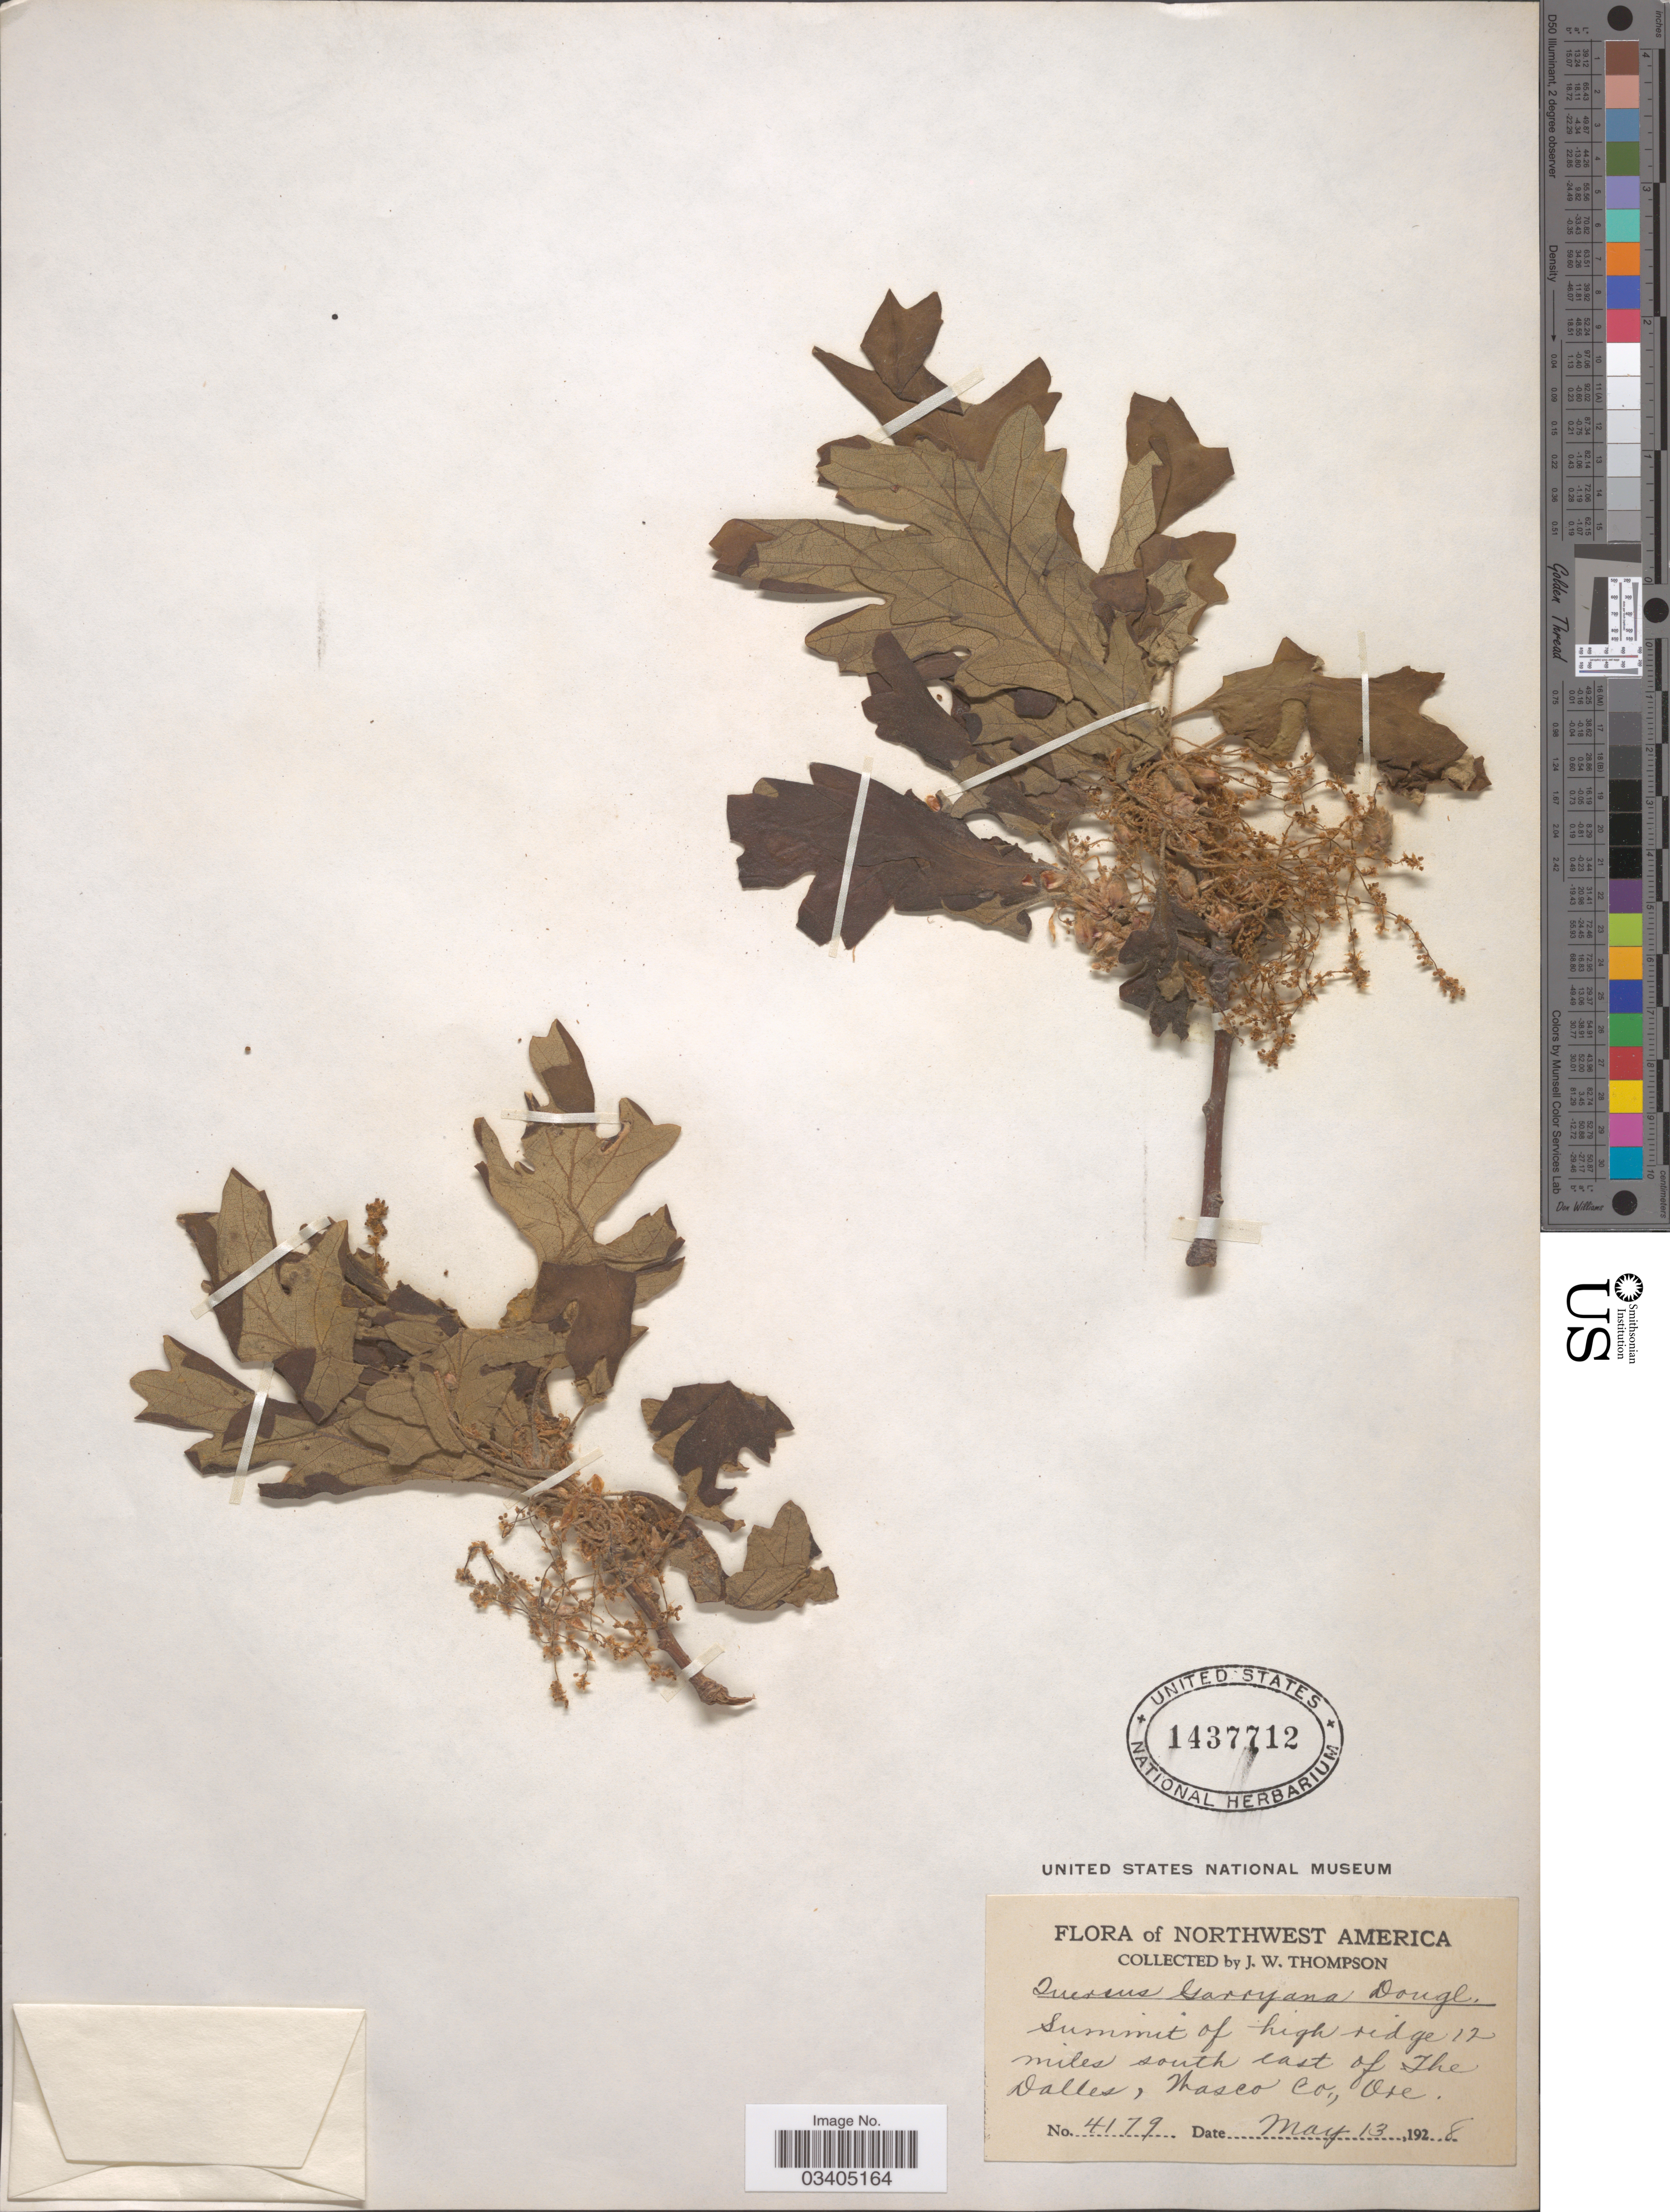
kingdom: Plantae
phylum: Tracheophyta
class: Magnoliopsida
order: Fagales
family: Fagaceae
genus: Quercus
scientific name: Quercus garryana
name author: Douglas ex Hook.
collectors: J. Thompson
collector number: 4179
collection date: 1928-05-13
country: United States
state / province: Oregon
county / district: Wasco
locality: Northwest America. Summit of high ridge 12 miles south east of The Dalles, Wasco Co.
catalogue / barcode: US 1437712